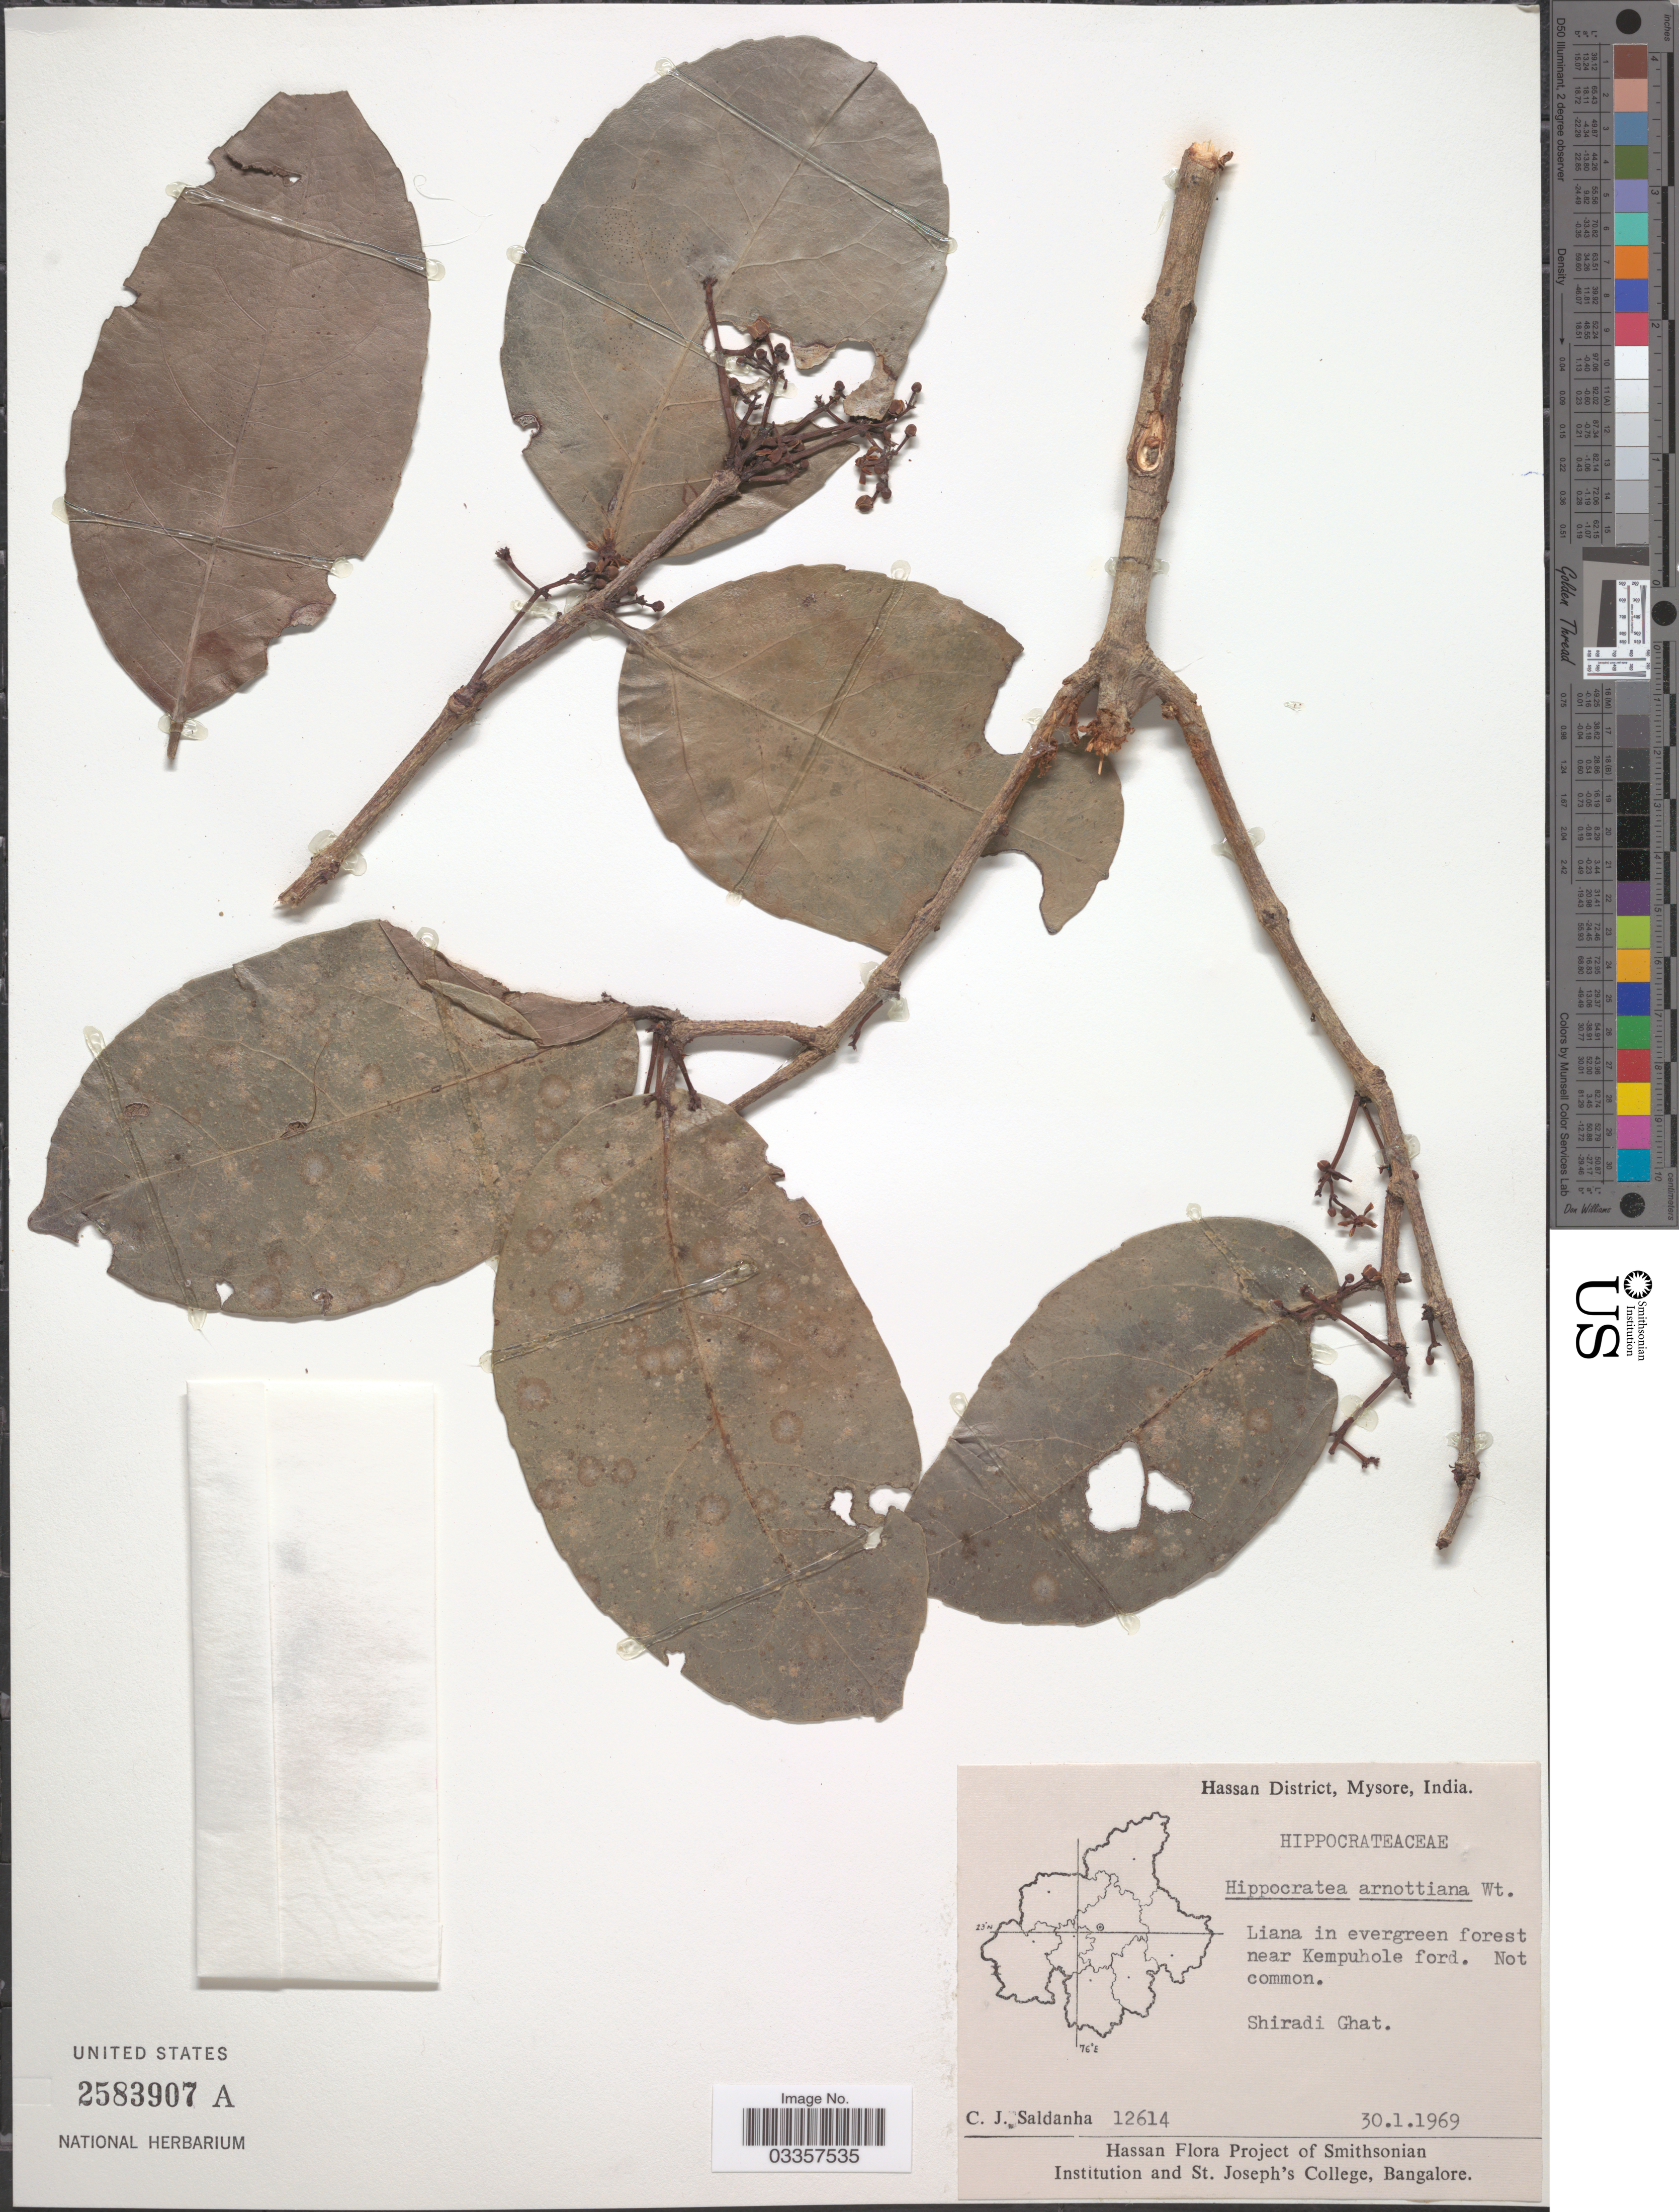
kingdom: Plantae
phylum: Tracheophyta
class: Magnoliopsida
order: Celastrales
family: Celastraceae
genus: Hippocratea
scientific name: Hippocratea arnottiana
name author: Wight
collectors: C. J. Saldanha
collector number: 12614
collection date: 1969-01-30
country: India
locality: Hassan District, Mysore. Shiradi ghat.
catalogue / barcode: US 2583907A